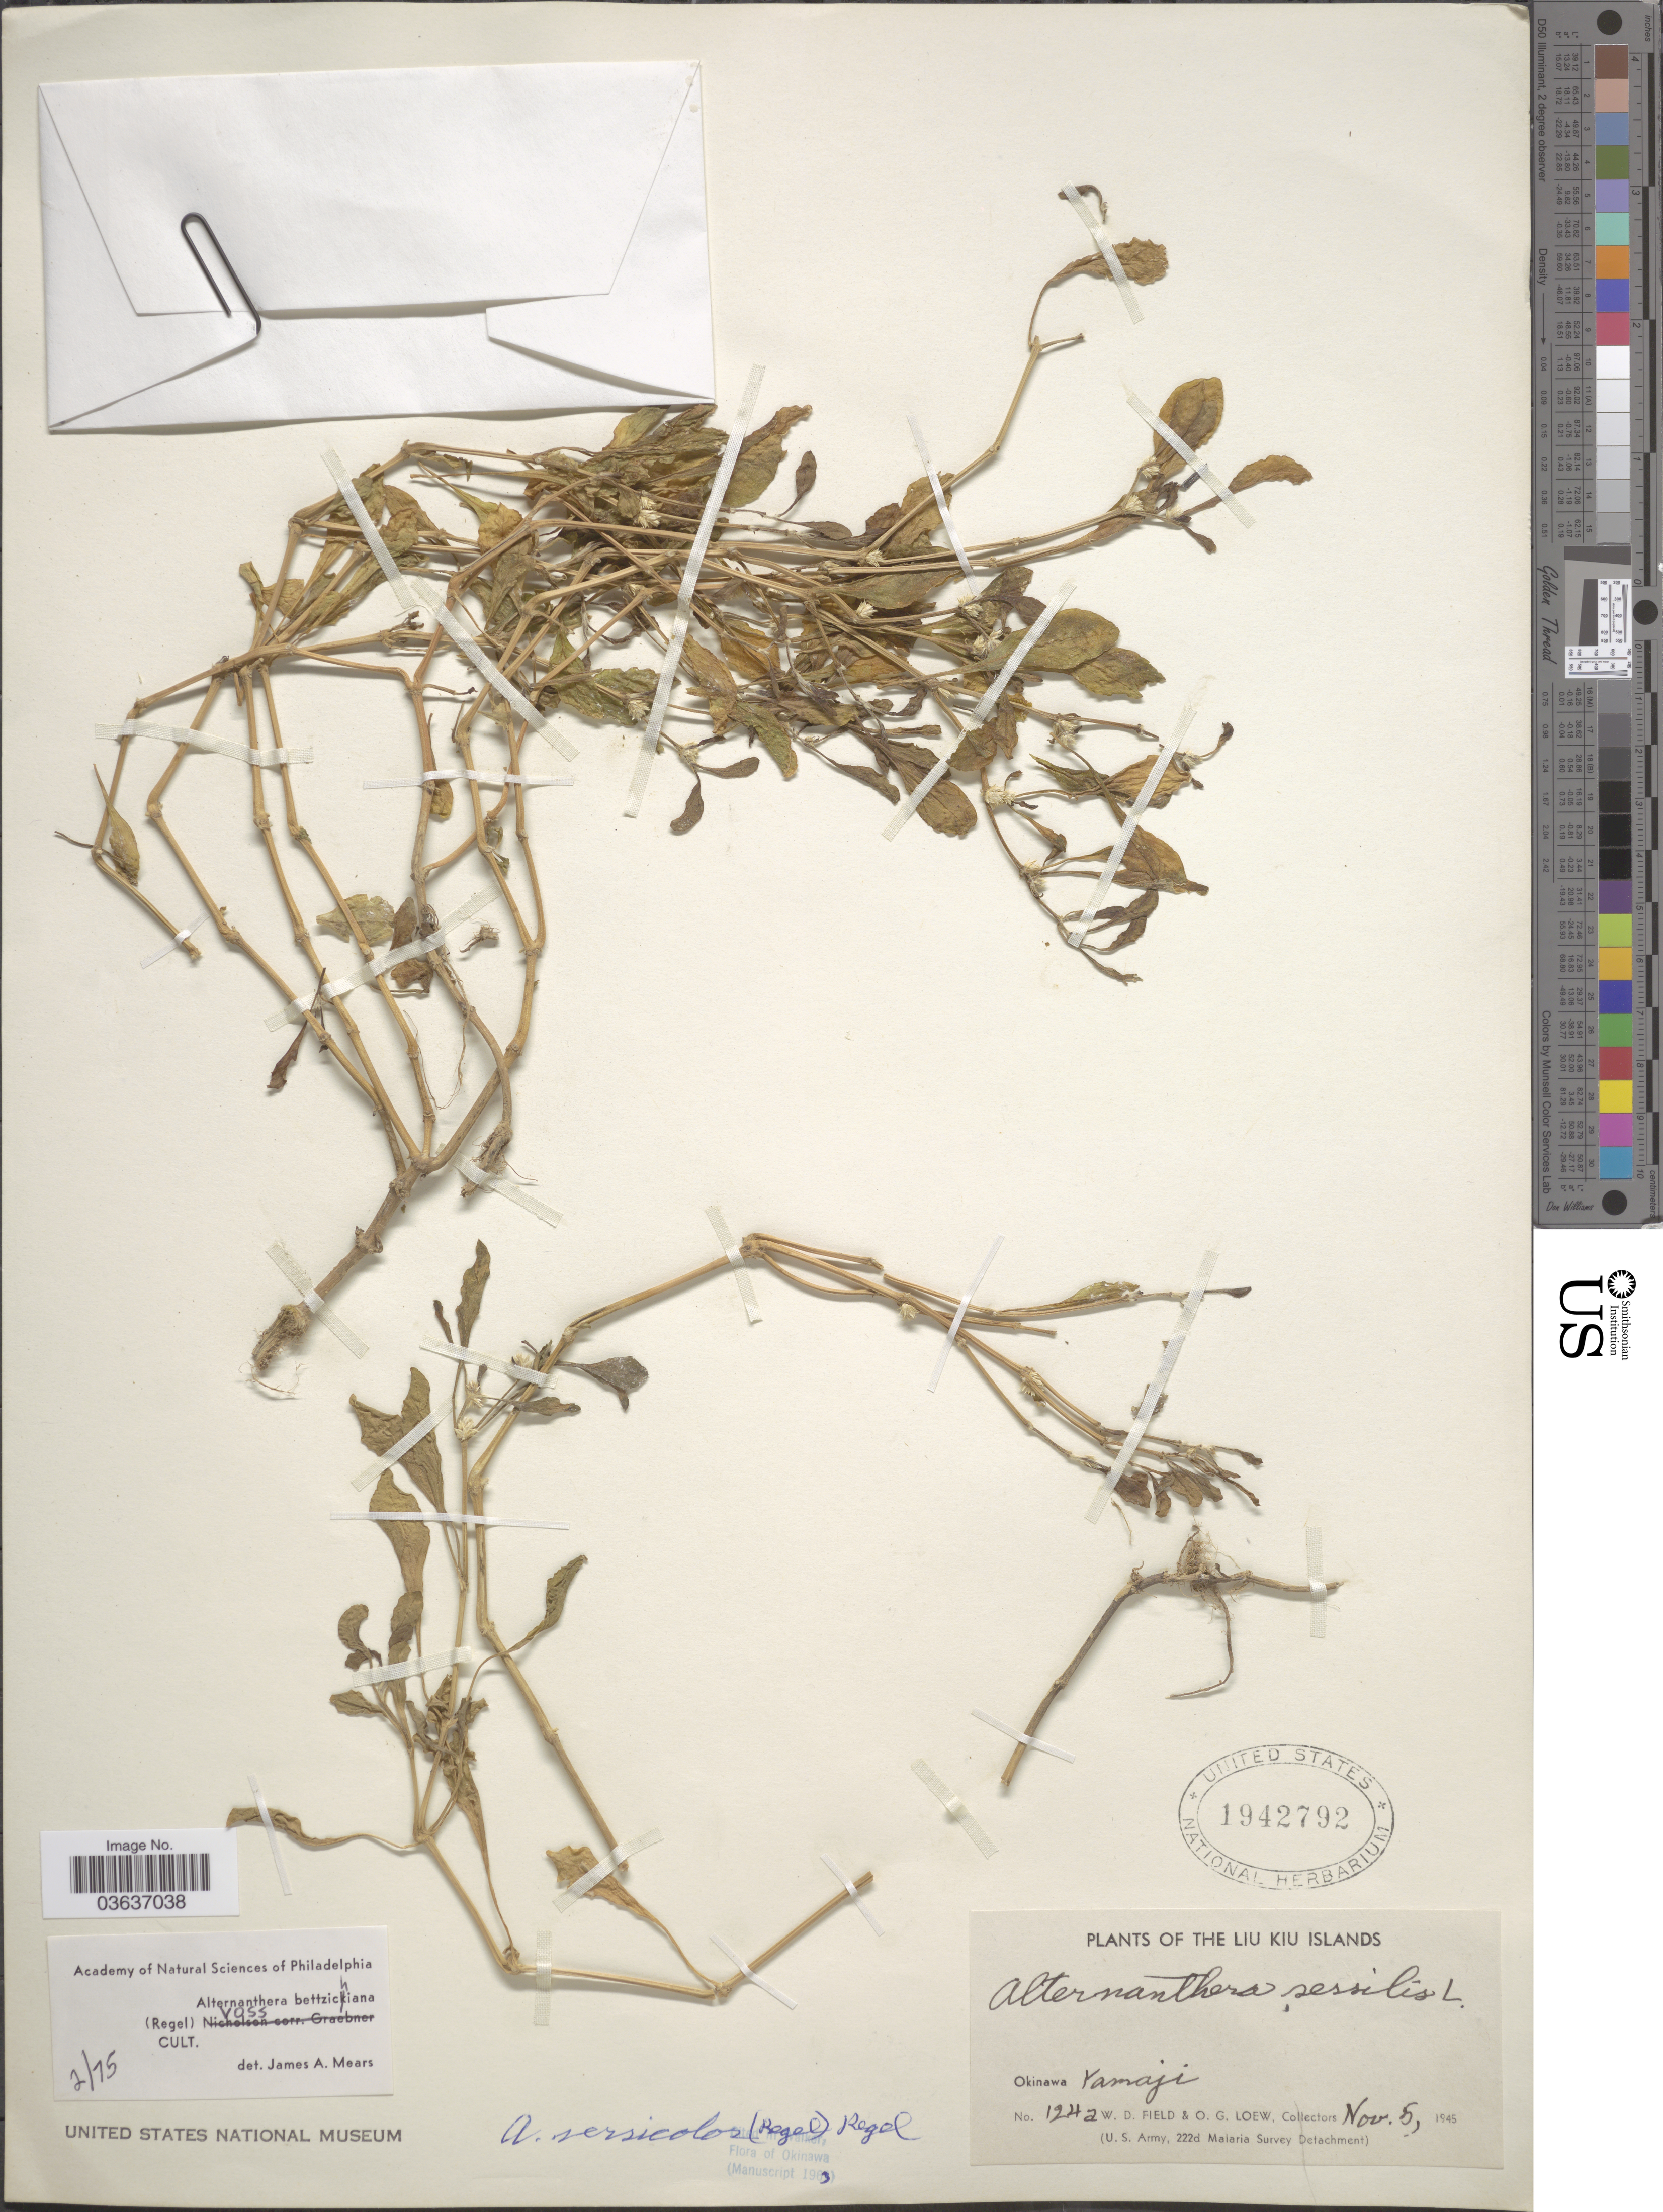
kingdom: Plantae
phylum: Tracheophyta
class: Magnoliopsida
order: Caryophyllales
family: Amaranthaceae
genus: Alternanthera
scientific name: Alternanthera bettzickiana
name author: (Regel) G. Nicholson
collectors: W. D. Field & O. G. Loew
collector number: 124a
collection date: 1945-11-05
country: Japan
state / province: Okinawa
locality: The Liu Kiu Islands. Yamaji.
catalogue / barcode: US 1942792